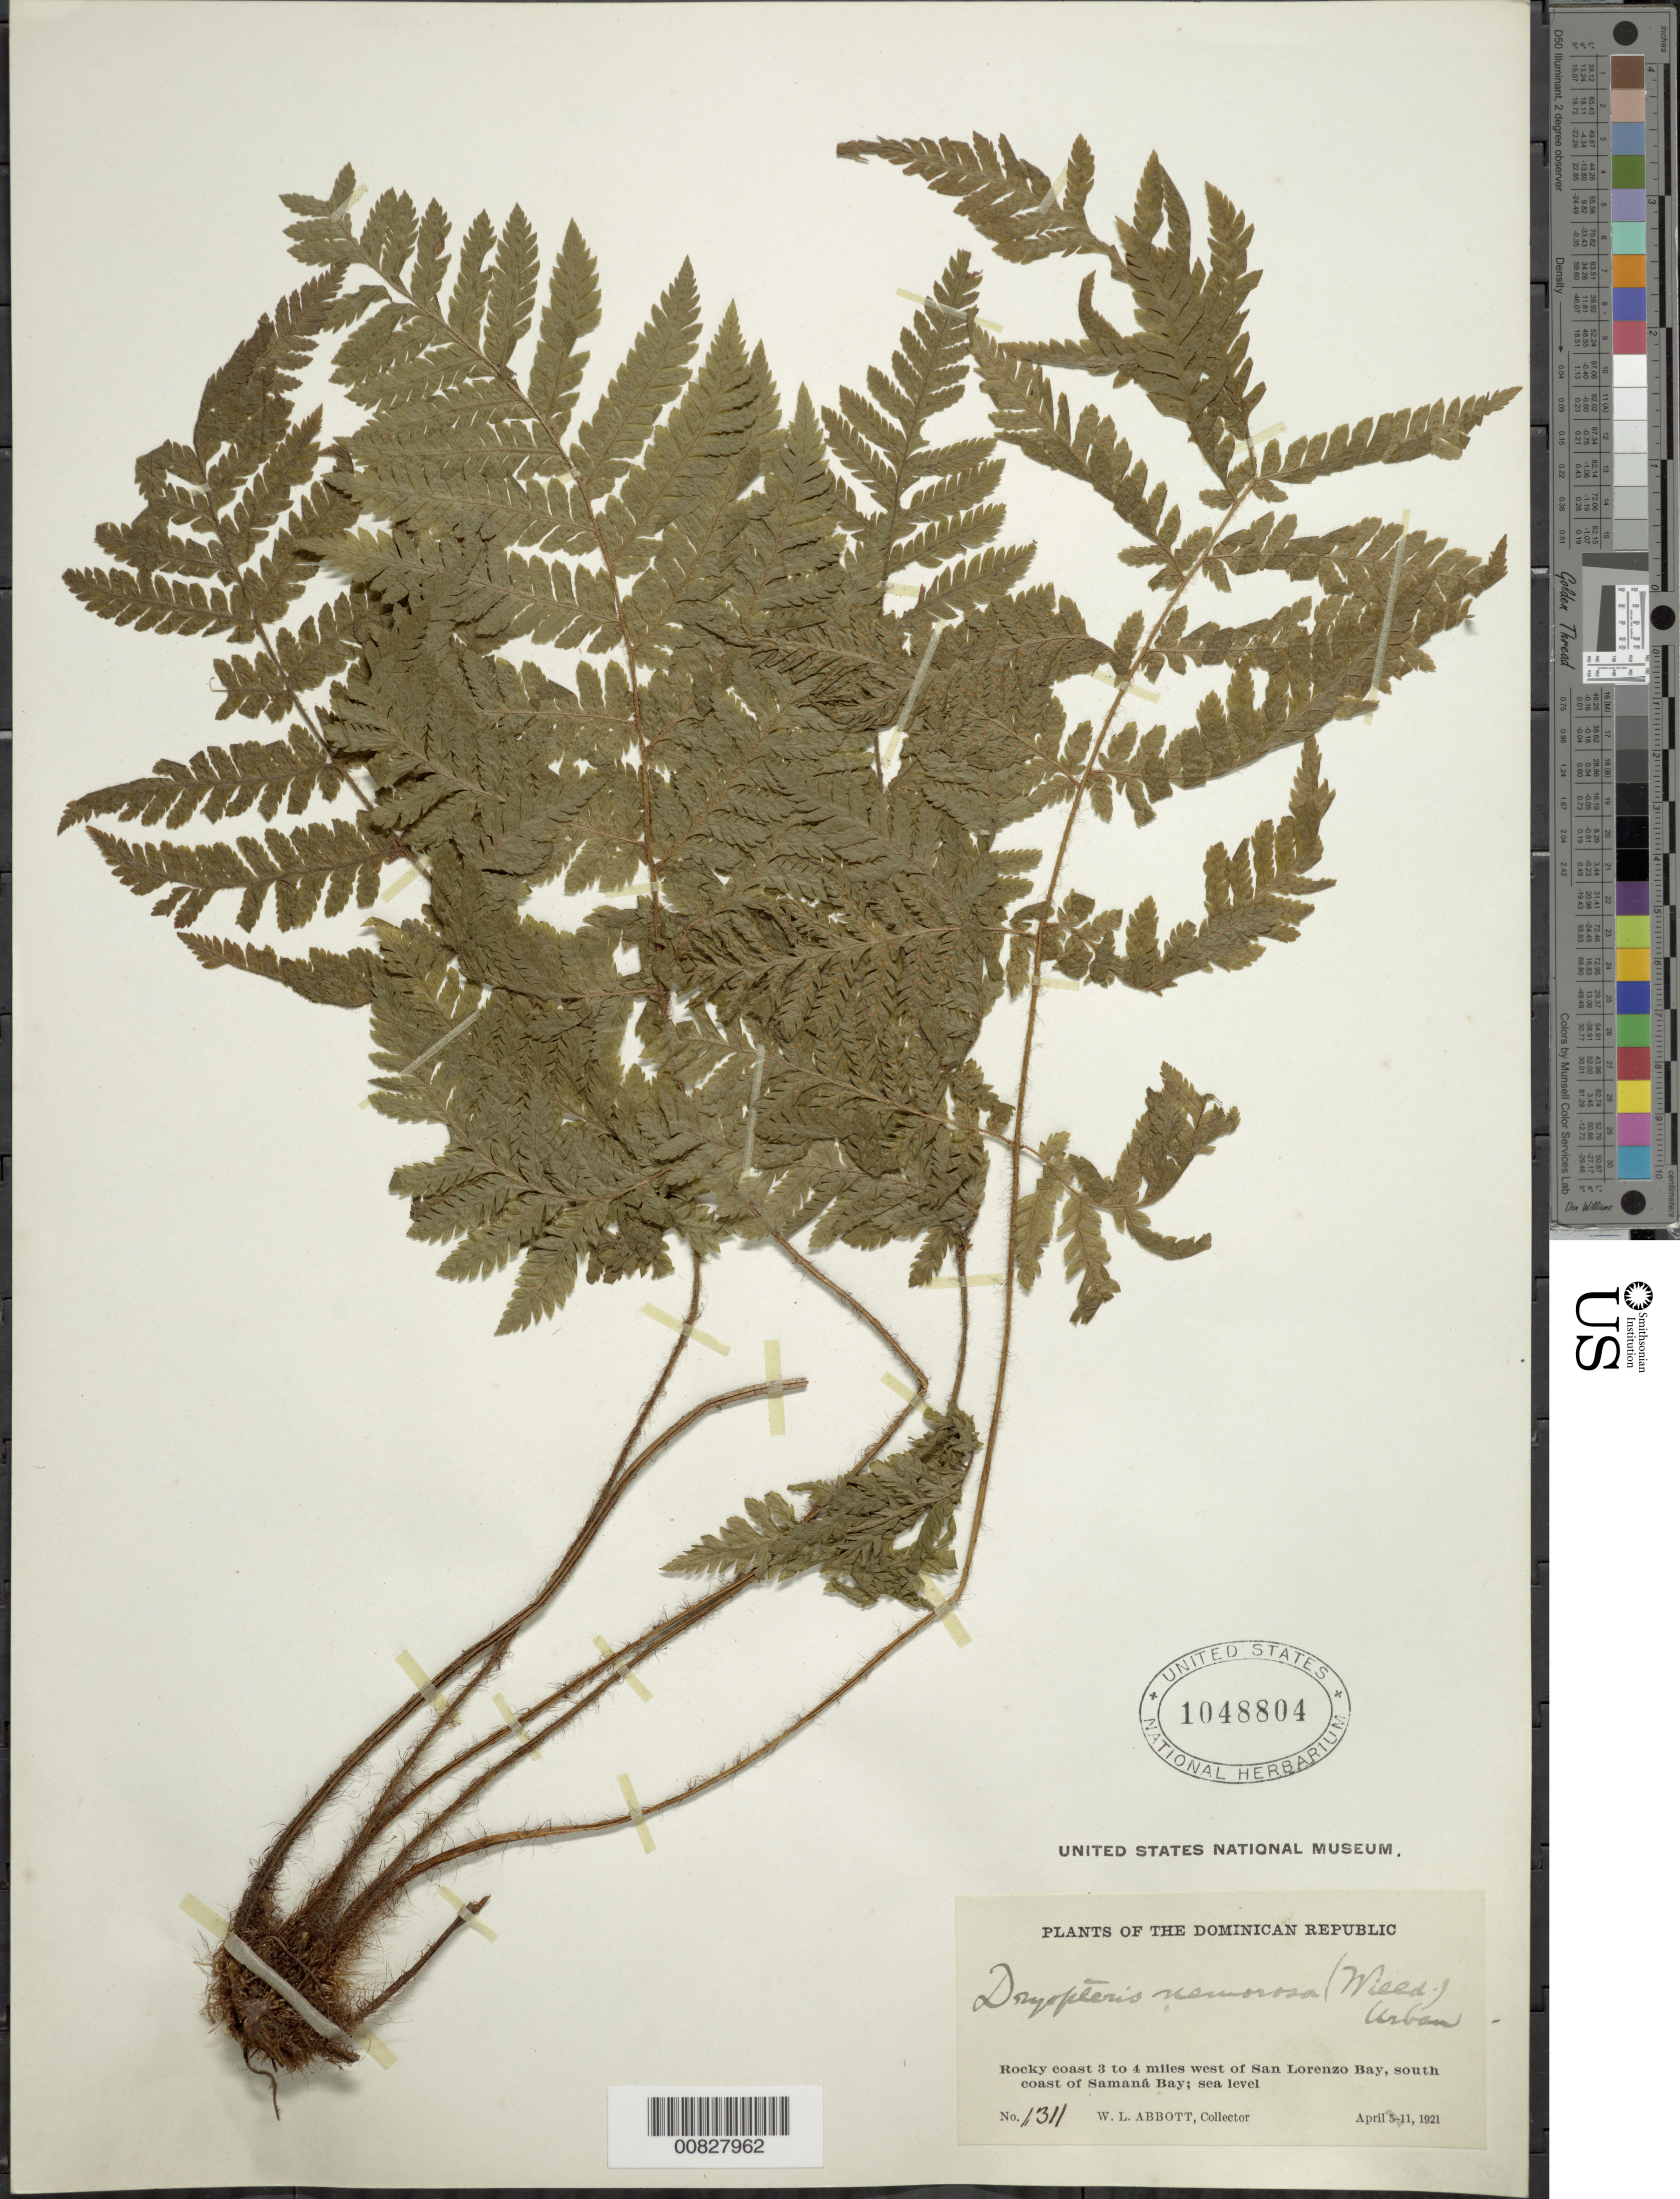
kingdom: Plantae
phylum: Tracheophyta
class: Polypodiopsida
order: Polypodiales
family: Dryopteridaceae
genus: Ctenitis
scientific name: Ctenitis nemorosa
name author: (Willd.) Ching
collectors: W. L. Abbott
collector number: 1311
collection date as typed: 05 Apr 1921 to 11 Apr 1921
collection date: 1921-04-05/1921-04-11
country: Dominican Republic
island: Hispaniola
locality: San Lorenzo Bay , 3-4 miles W of; S coast of Samaná Bay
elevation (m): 0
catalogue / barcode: US 1048804